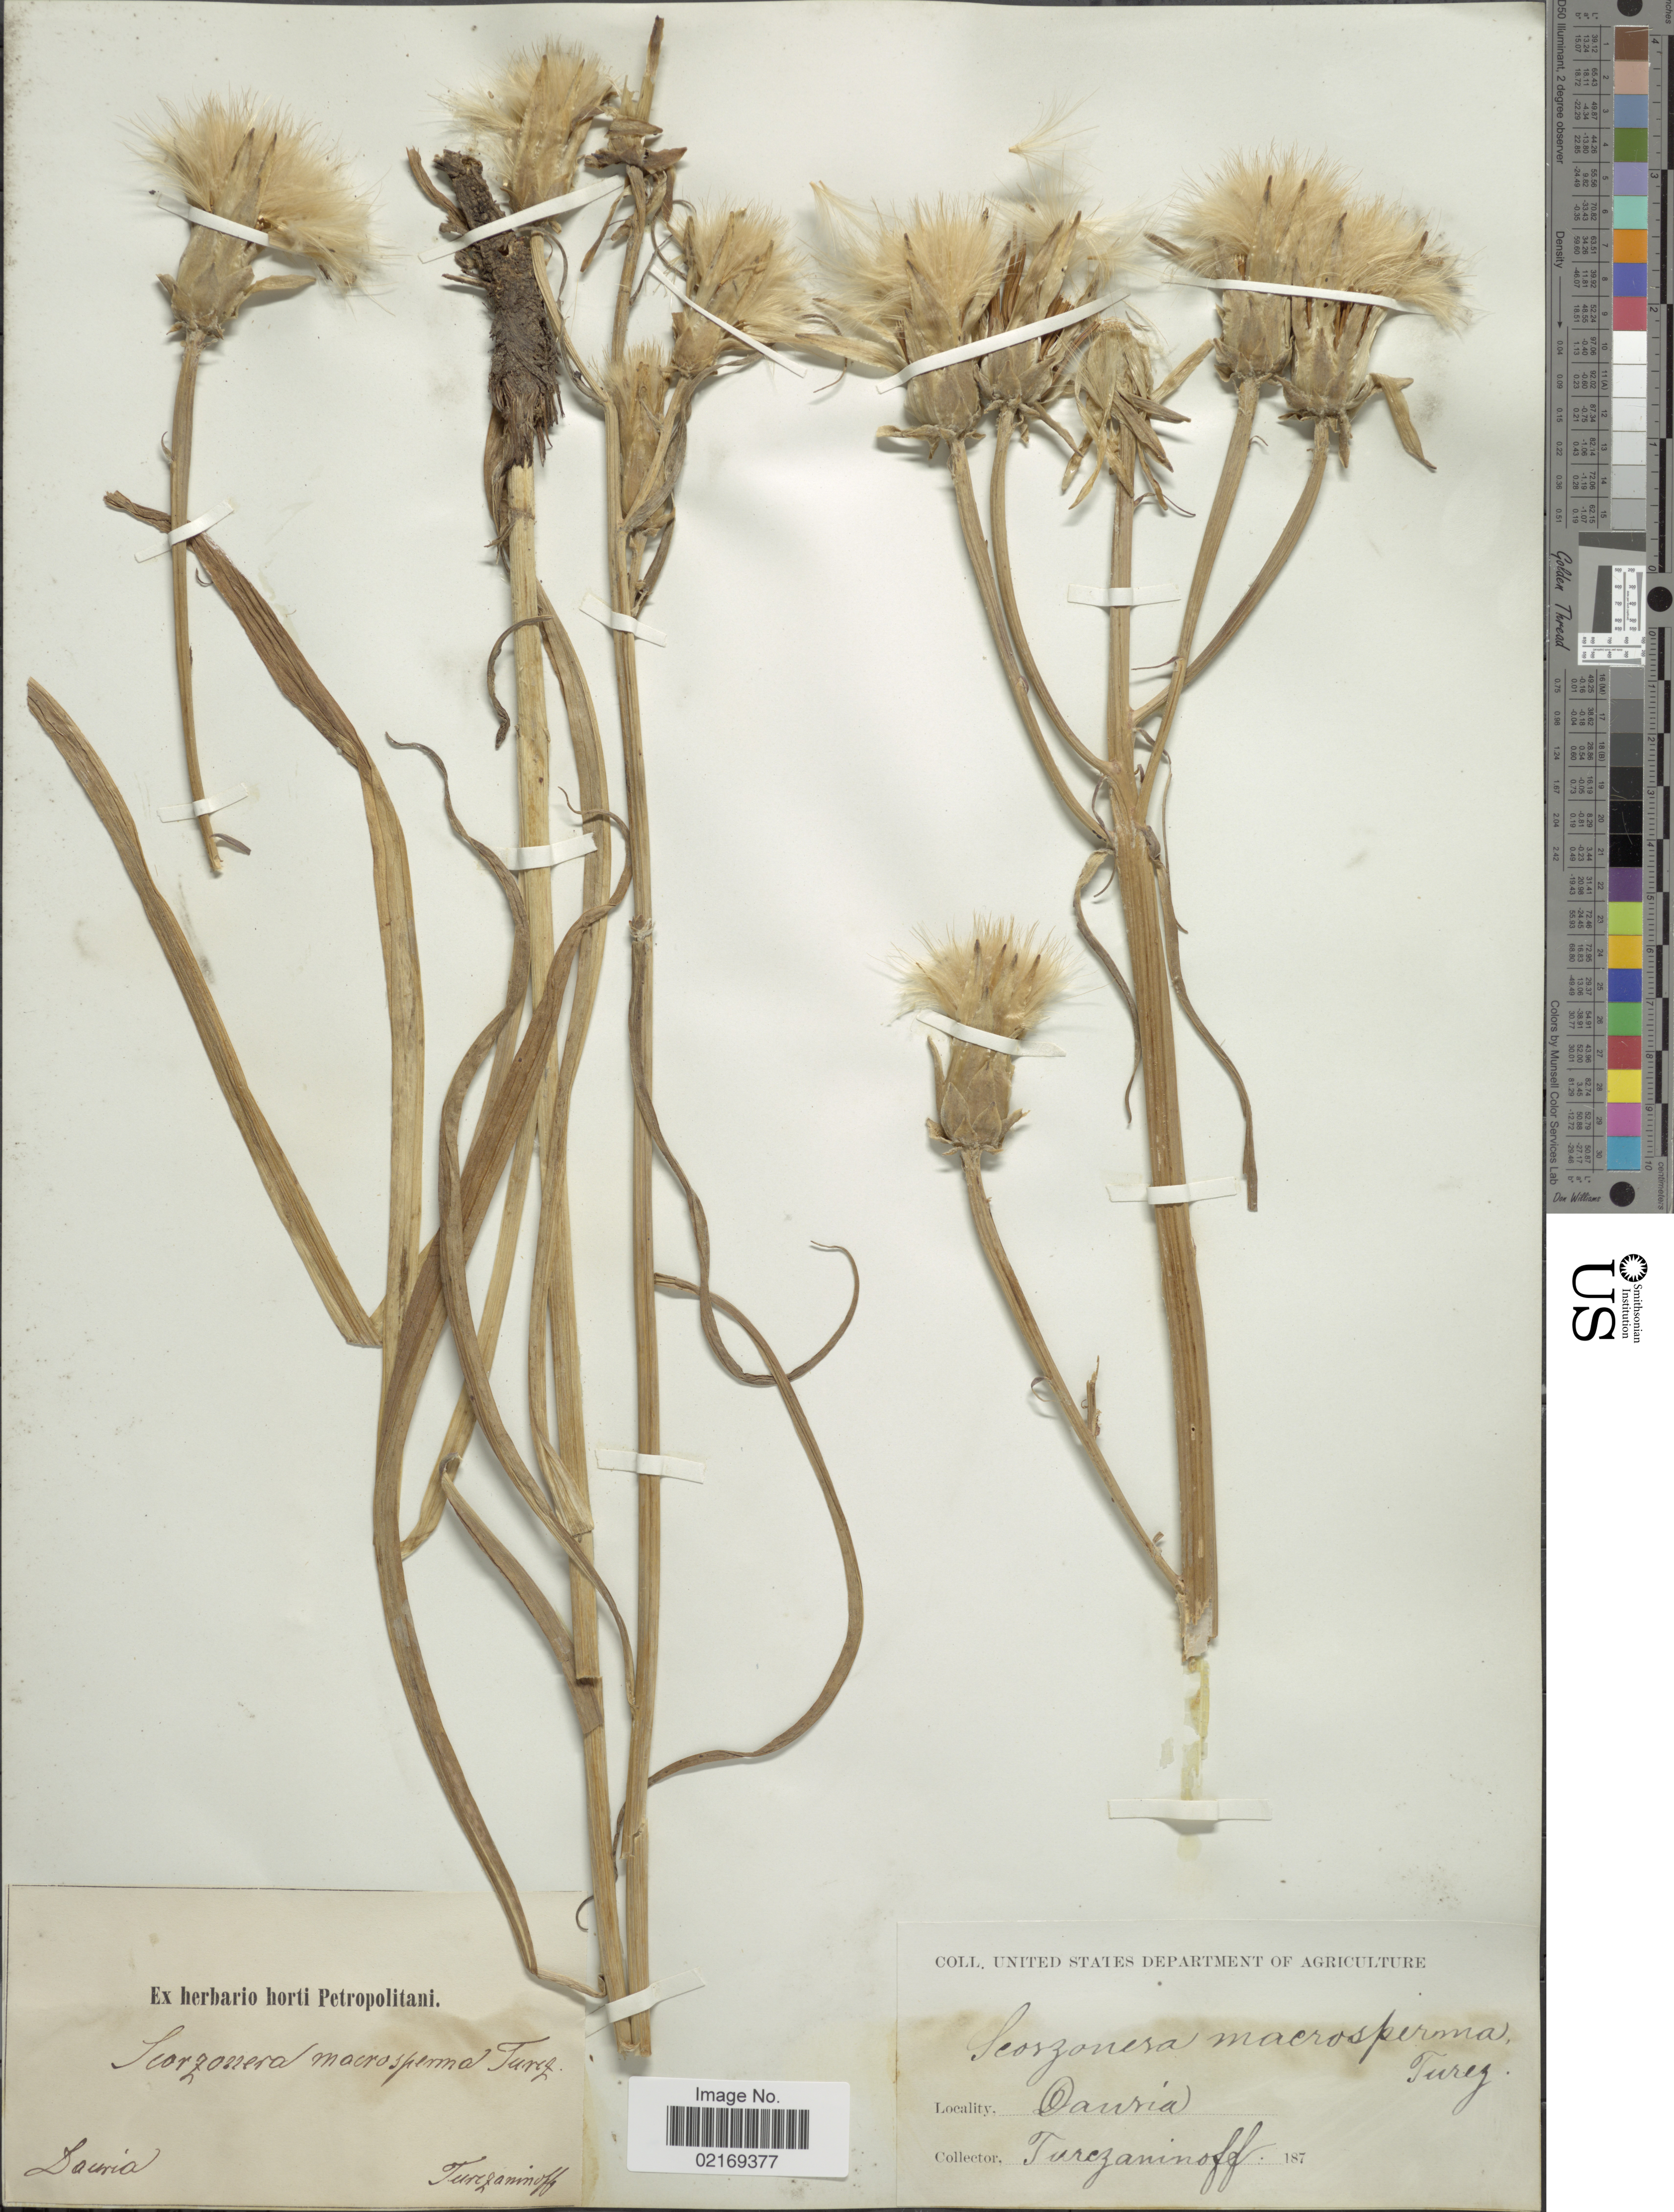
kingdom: Plantae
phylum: Tracheophyta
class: Magnoliopsida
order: Asterales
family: Asteraceae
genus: Scorzonera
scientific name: Scorzonera albicaulis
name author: Bunge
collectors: N. Turczaninow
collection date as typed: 187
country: Russian Federation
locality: Dauria